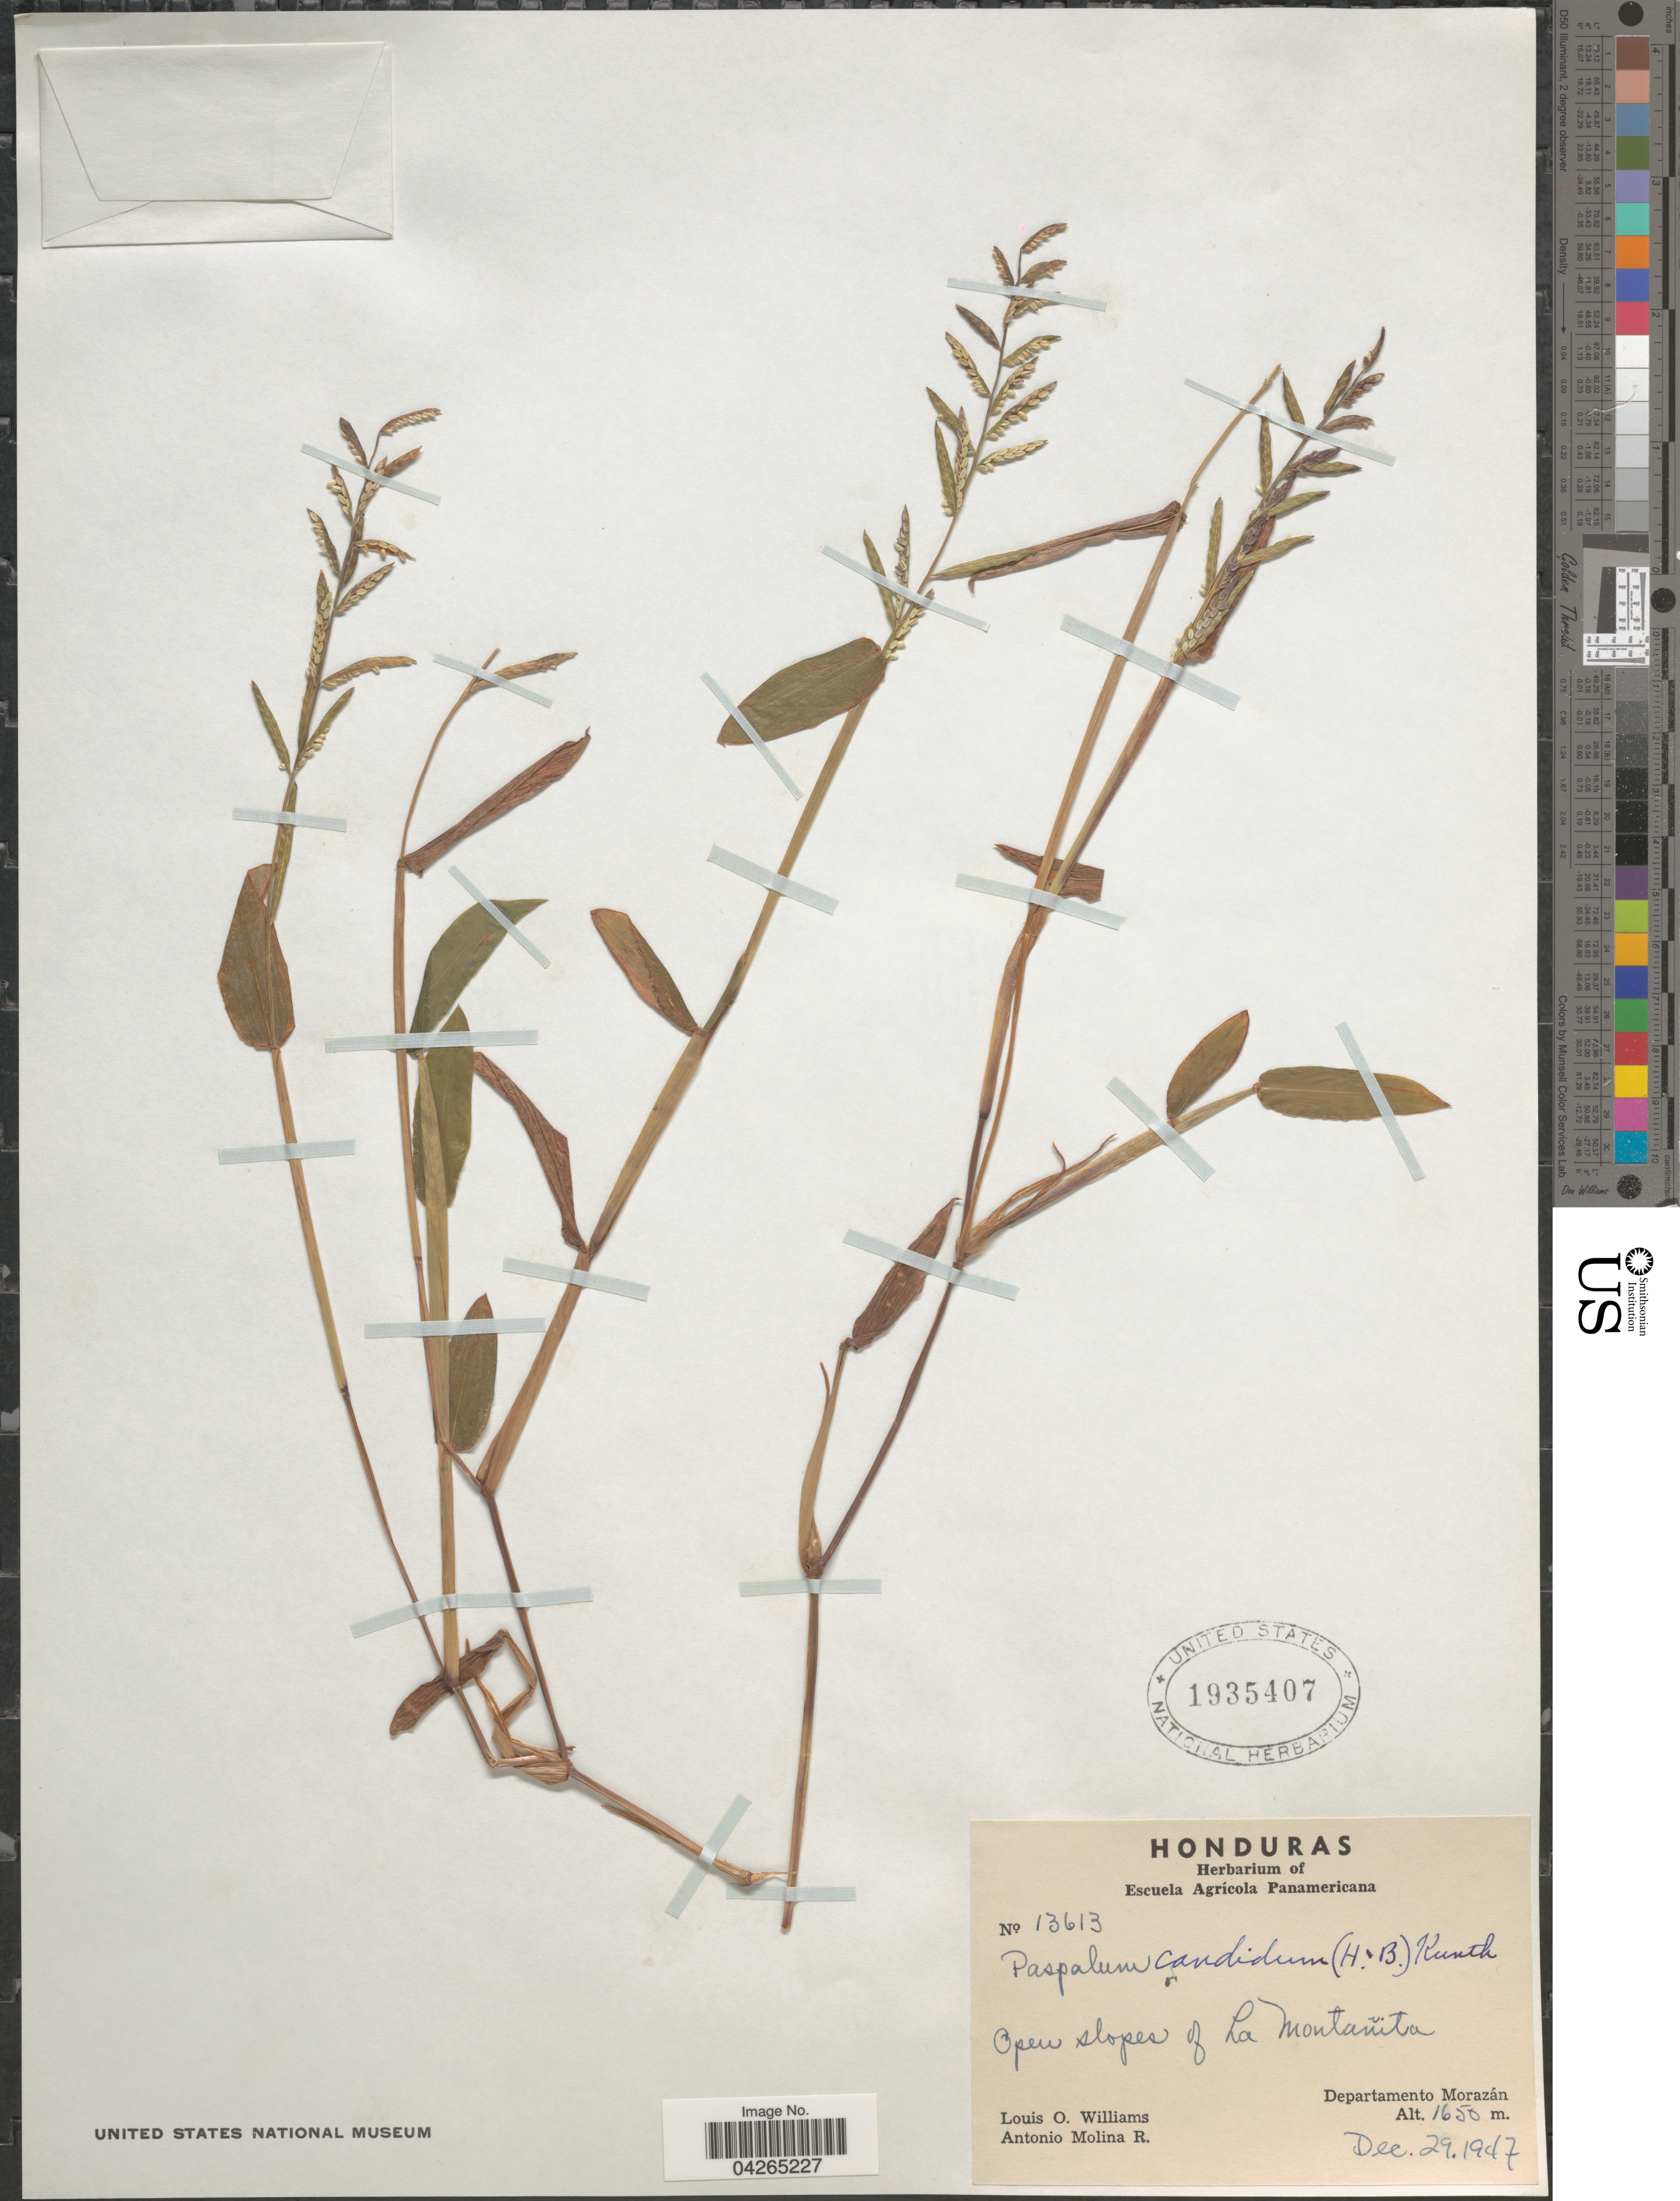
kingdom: Plantae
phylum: Tracheophyta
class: Liliopsida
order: Poales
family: Poaceae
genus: Paspalum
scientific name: Paspalum candidum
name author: (Humb. & Bonpl. ex Fleugge) Kunth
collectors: L. O. Williams & A. Molina R.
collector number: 13613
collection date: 1947-12-29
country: Honduras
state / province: Fco. Morazán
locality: Open slopes of La Montañita. Departamento Morazán.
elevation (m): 1650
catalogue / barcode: US 1935407